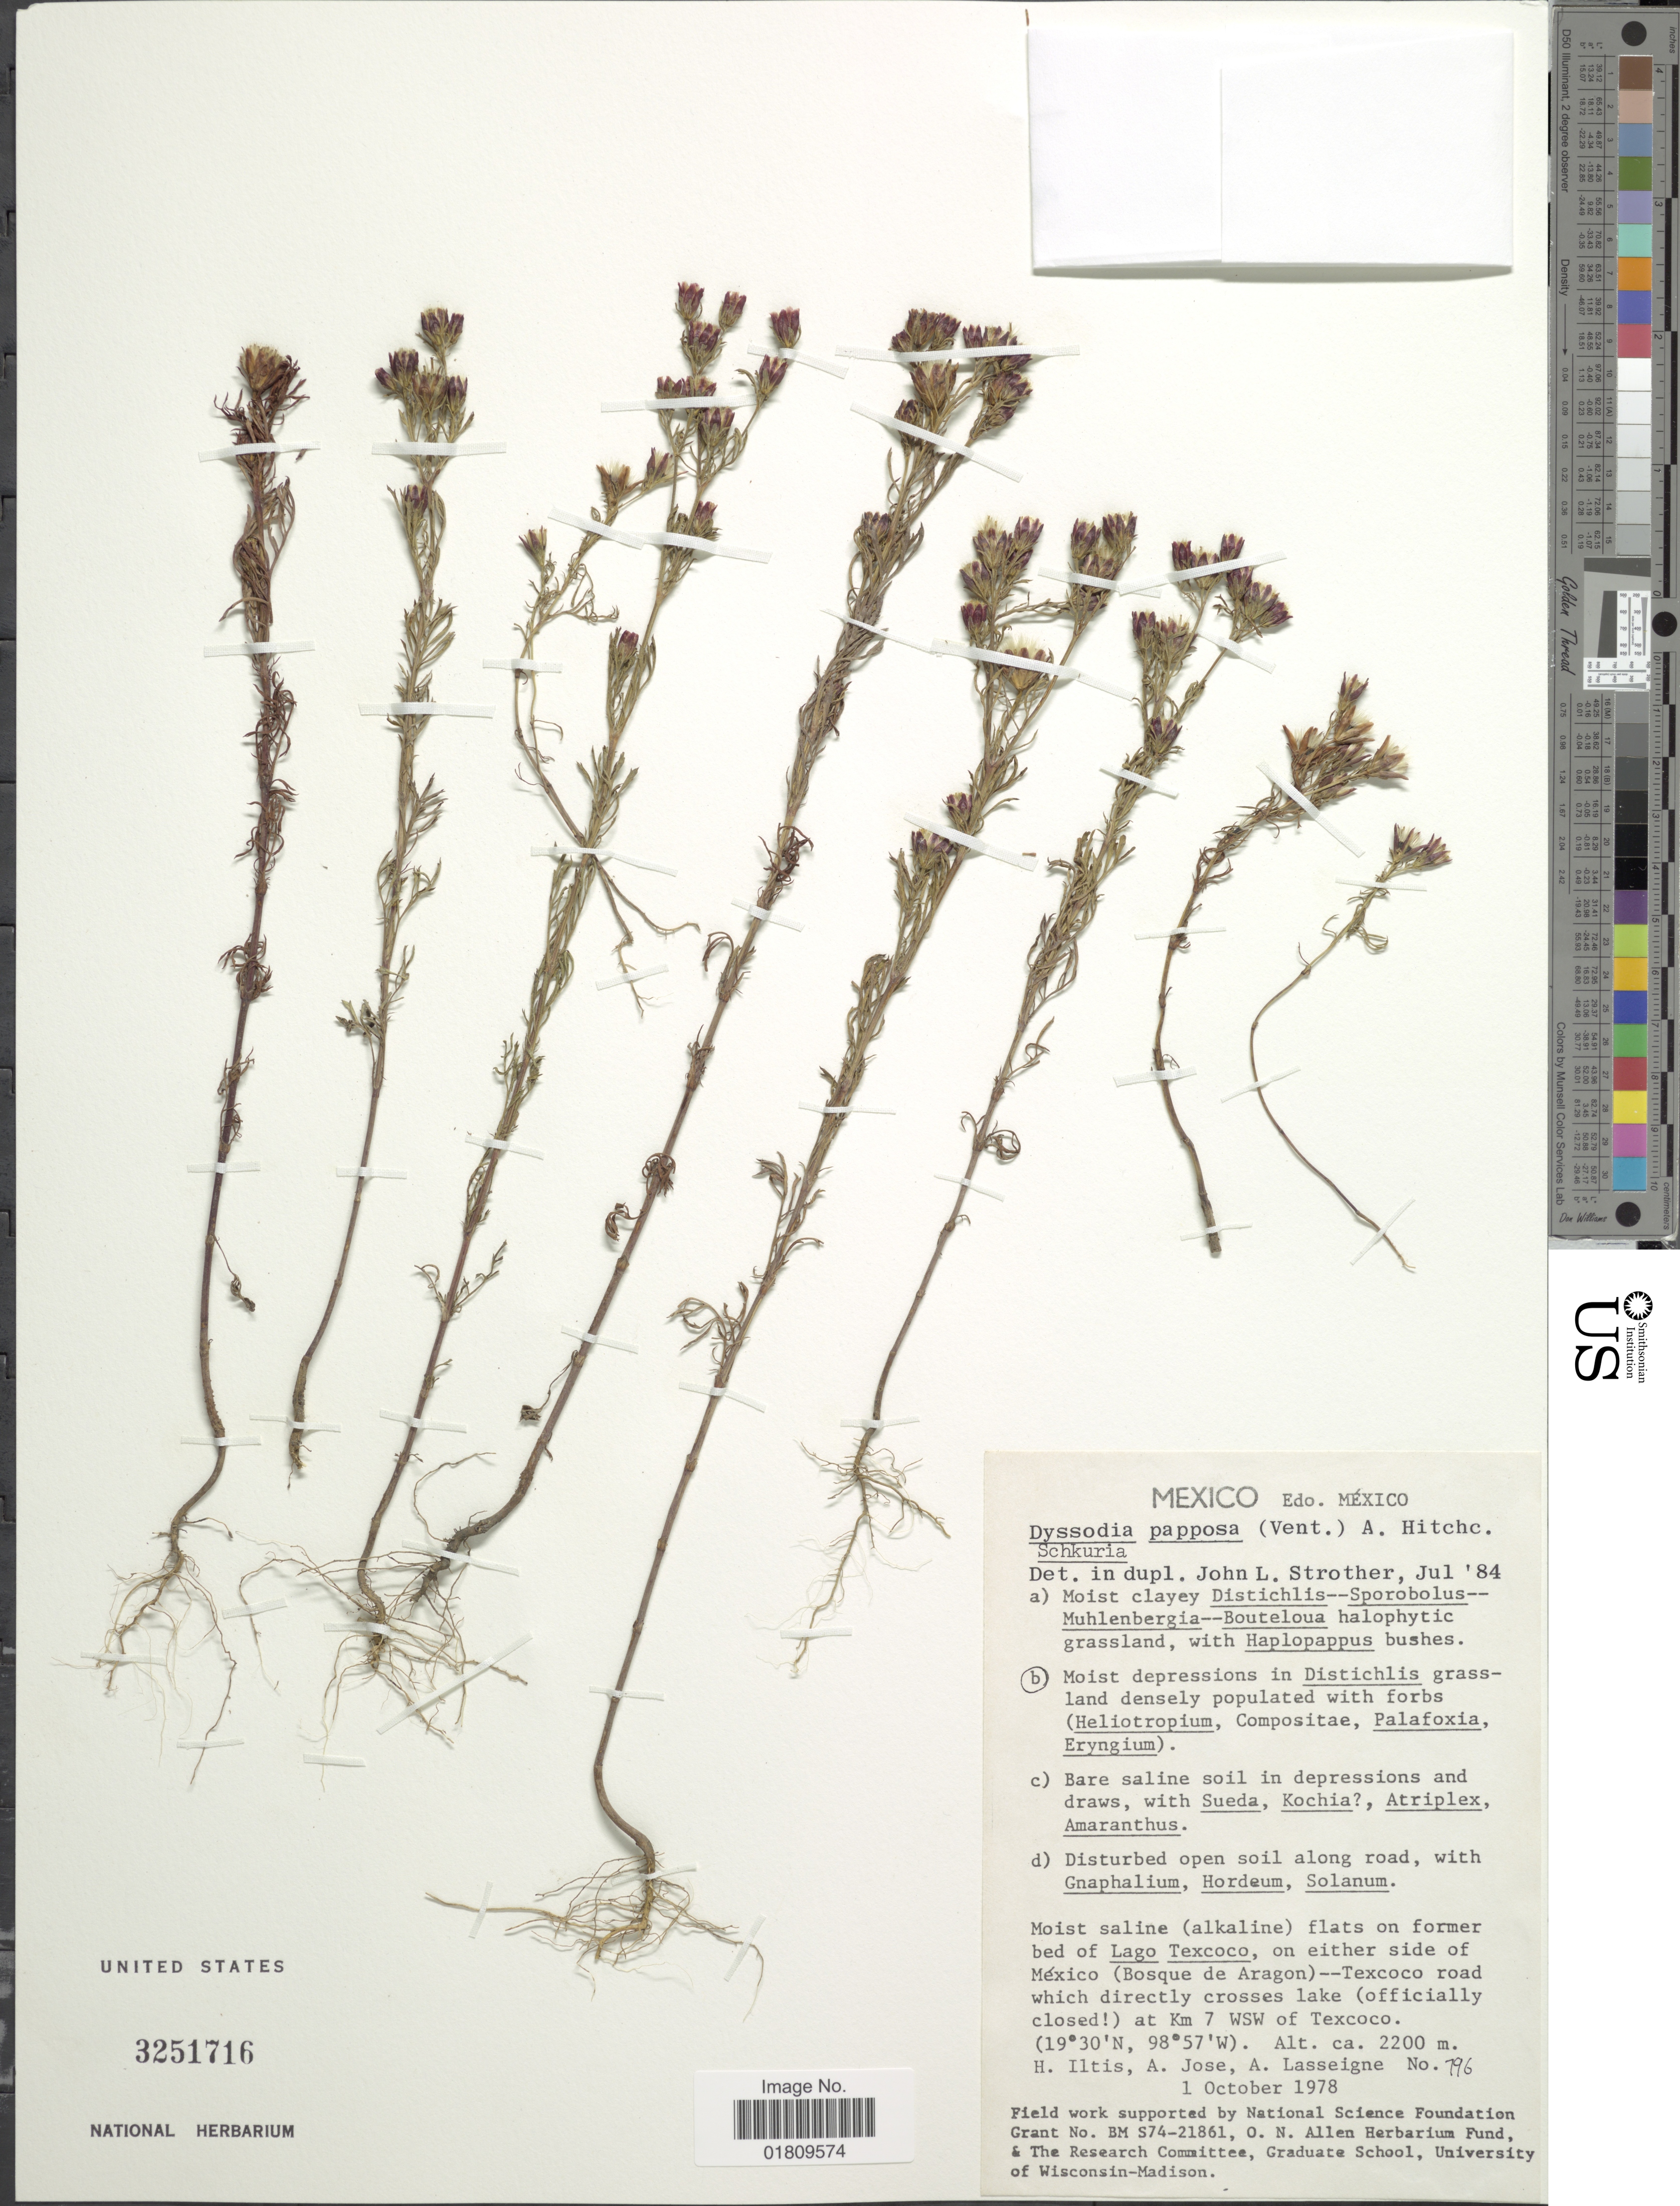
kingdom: Plantae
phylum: Tracheophyta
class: Magnoliopsida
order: Asterales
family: Asteraceae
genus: Dyssodia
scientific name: Dyssodia papposa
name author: (Vent.) Hitchc.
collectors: H. Iltis, A. Jose & A. Lasseigne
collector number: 796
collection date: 1978-10-01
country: Mexico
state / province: México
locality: Moist saline (alkaline) flats on former bed of Lago Texcoco, on either side of México (Bosque de Aragon), Texcoco road which directly crosses lake (officially closed) at km 7 WSW of Texcoco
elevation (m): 2200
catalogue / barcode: US 3251716